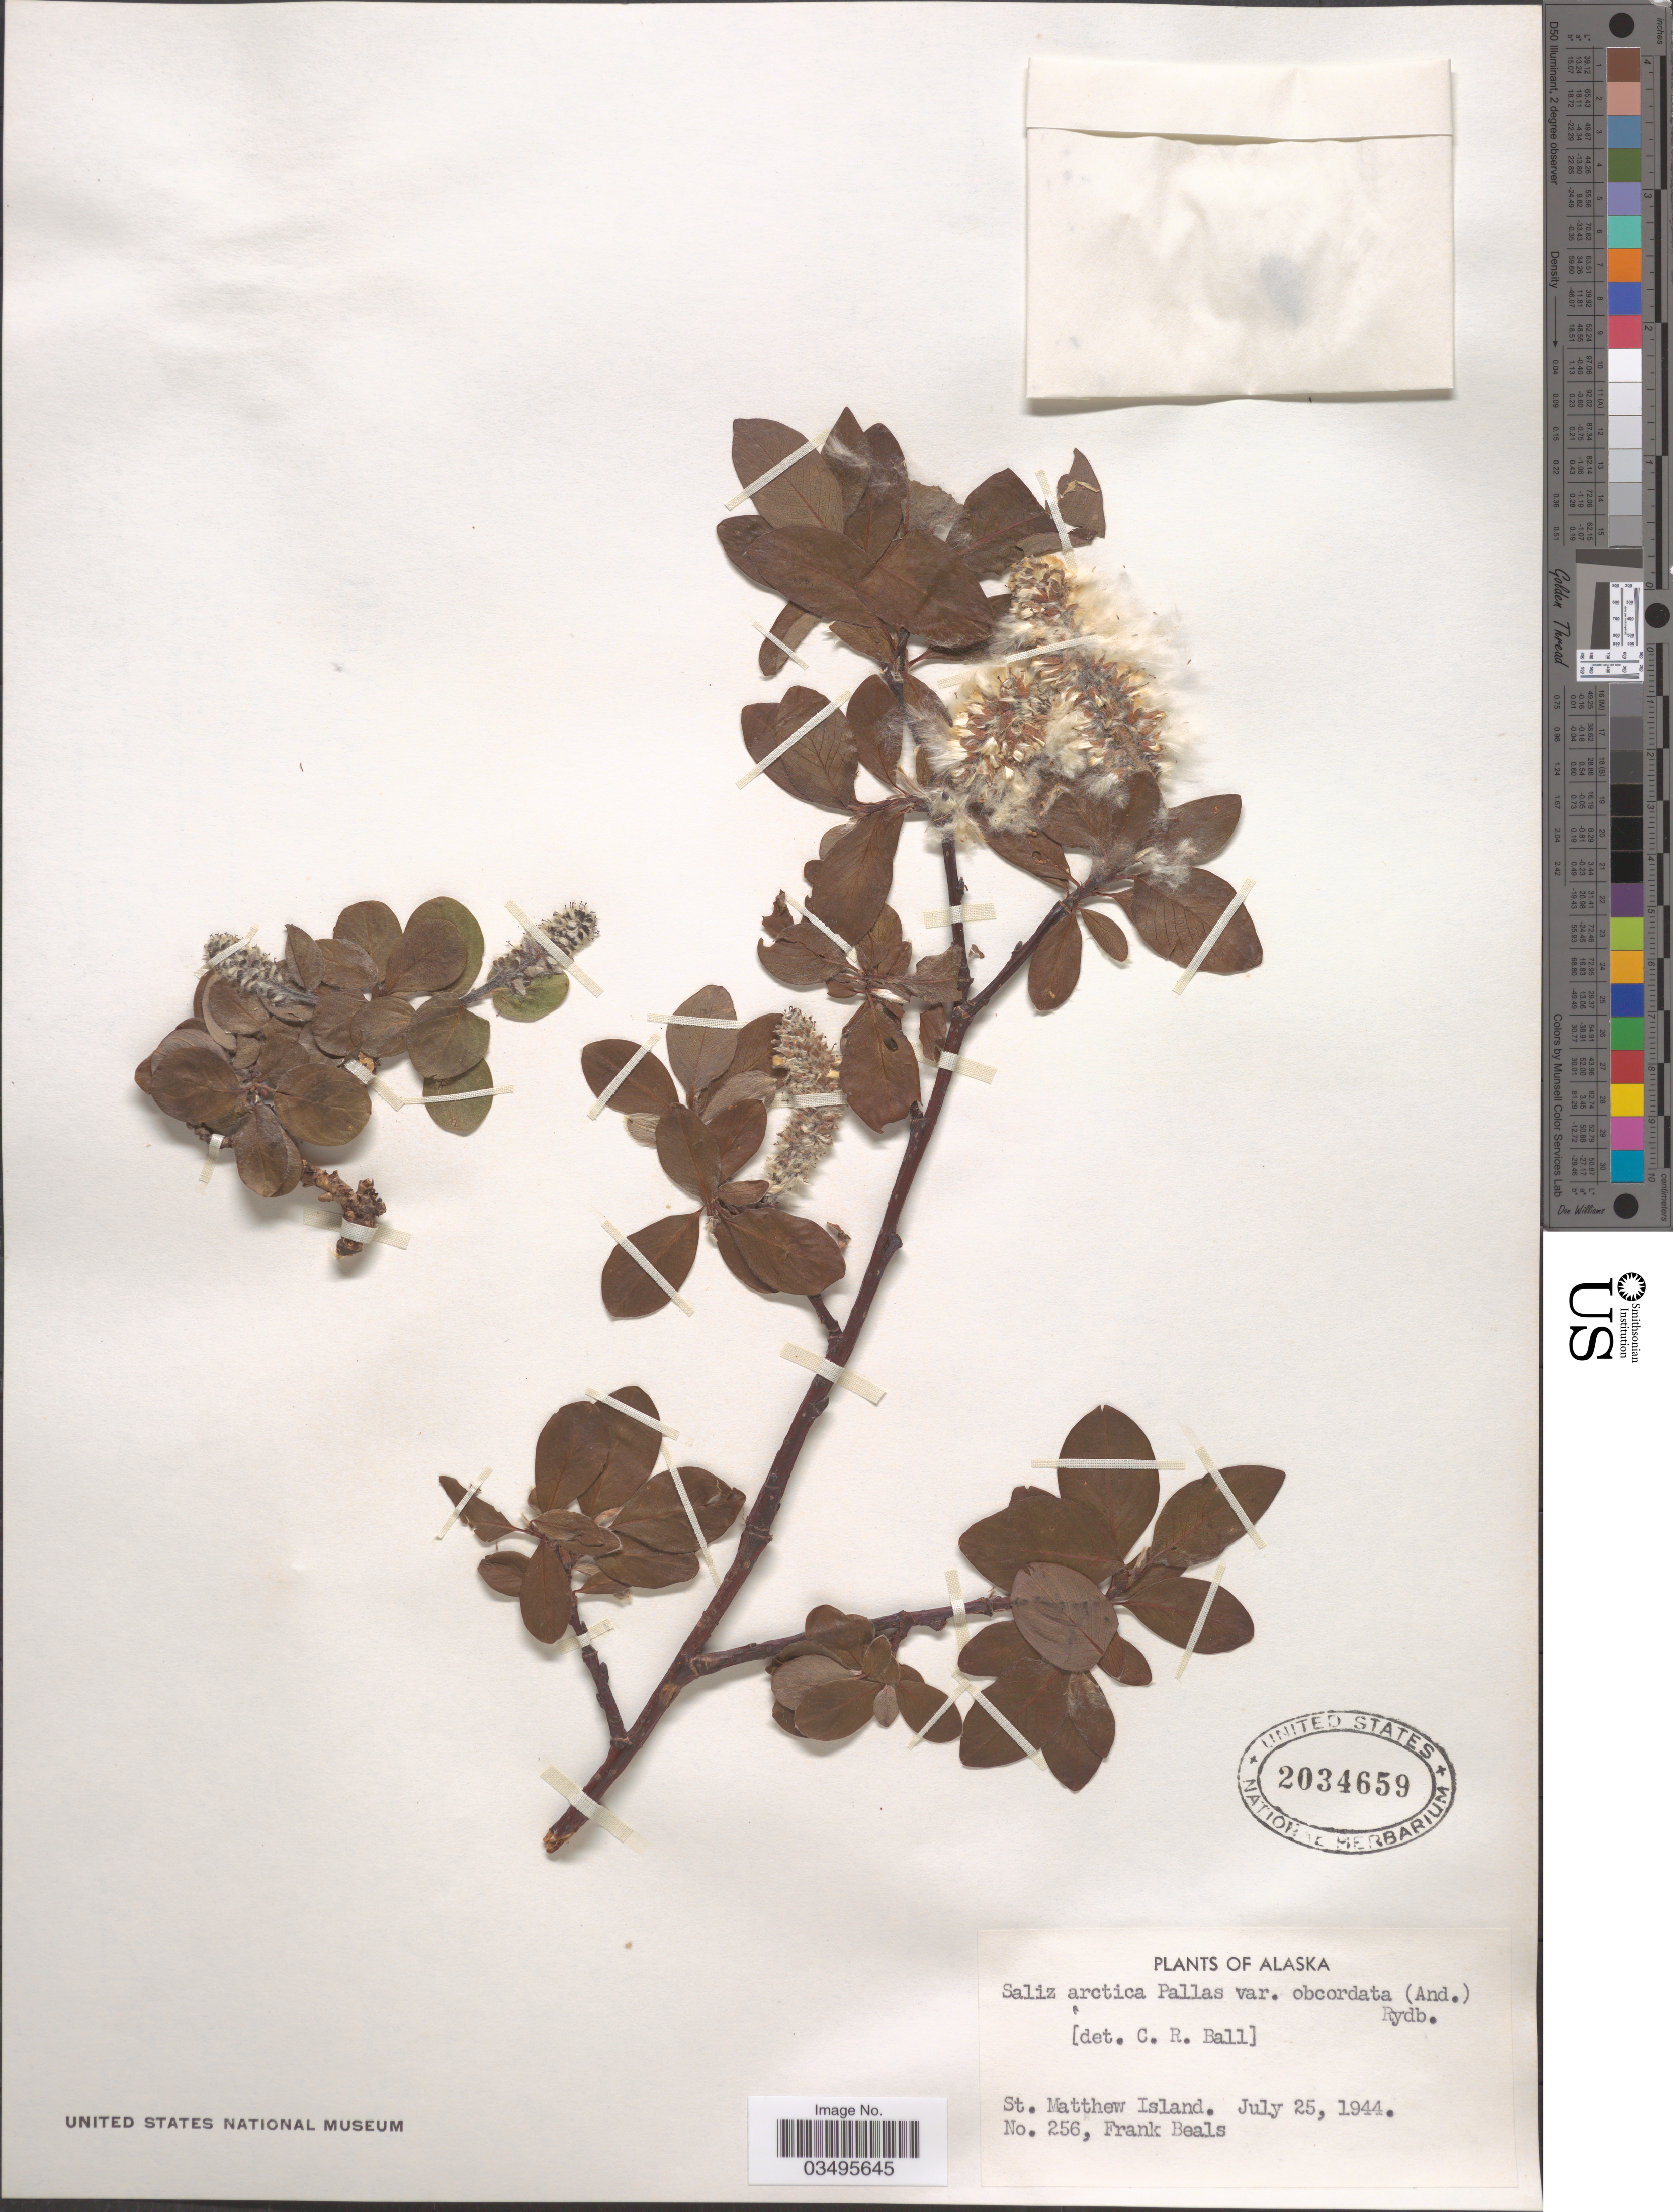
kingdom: Plantae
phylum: Tracheophyta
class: Magnoliopsida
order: Malpighiales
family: Salicaceae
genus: Salix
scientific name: Salix arctica var. obcordata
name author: (Andersson) Rydb.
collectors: F. Beals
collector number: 256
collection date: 1944-07-25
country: United States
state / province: Alaska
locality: St. Matthew Island.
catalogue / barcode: US 2034659